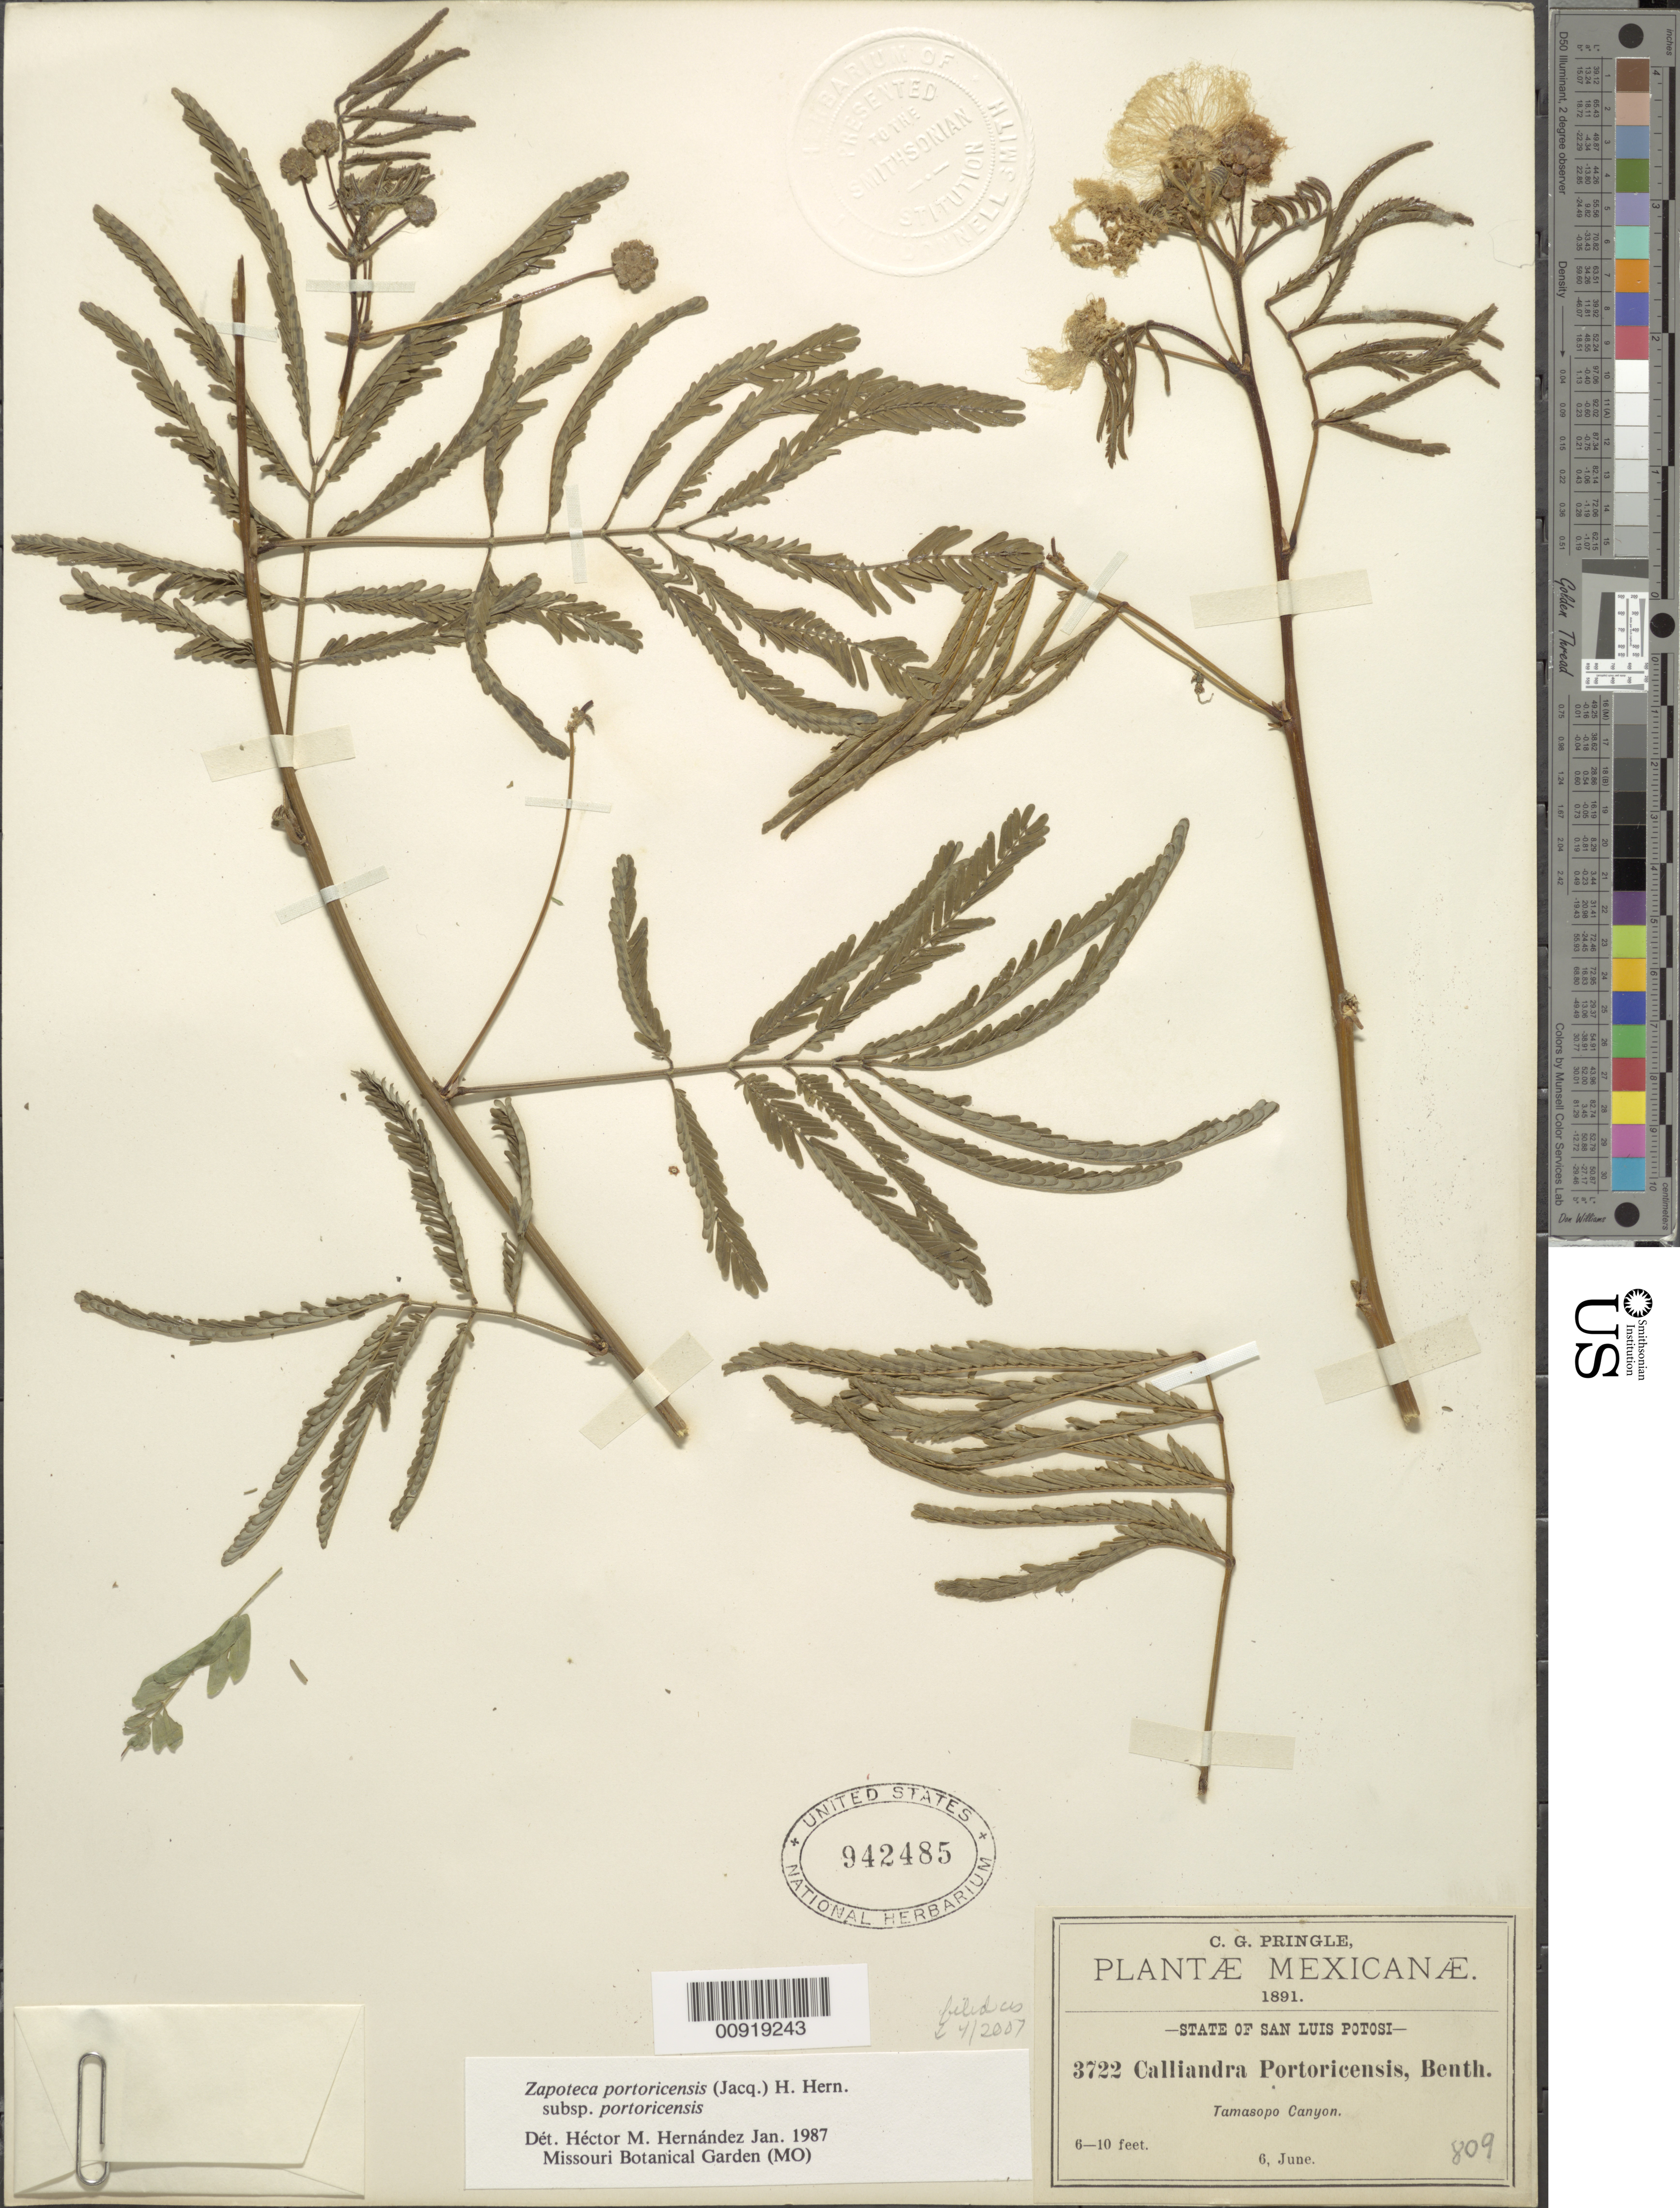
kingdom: Plantae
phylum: Tracheophyta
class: Magnoliopsida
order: Fabales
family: Fabaceae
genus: Zapoteca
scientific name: Zapoteca portoricensis subsp. portoricensis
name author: (Jacq.) H.M. Hern.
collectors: C. G. Pringle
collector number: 3722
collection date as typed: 06 Jun 1891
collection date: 1891-06-06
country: Mexico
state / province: San Luis Potosí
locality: Tamasopo Canyon.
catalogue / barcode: US 942485